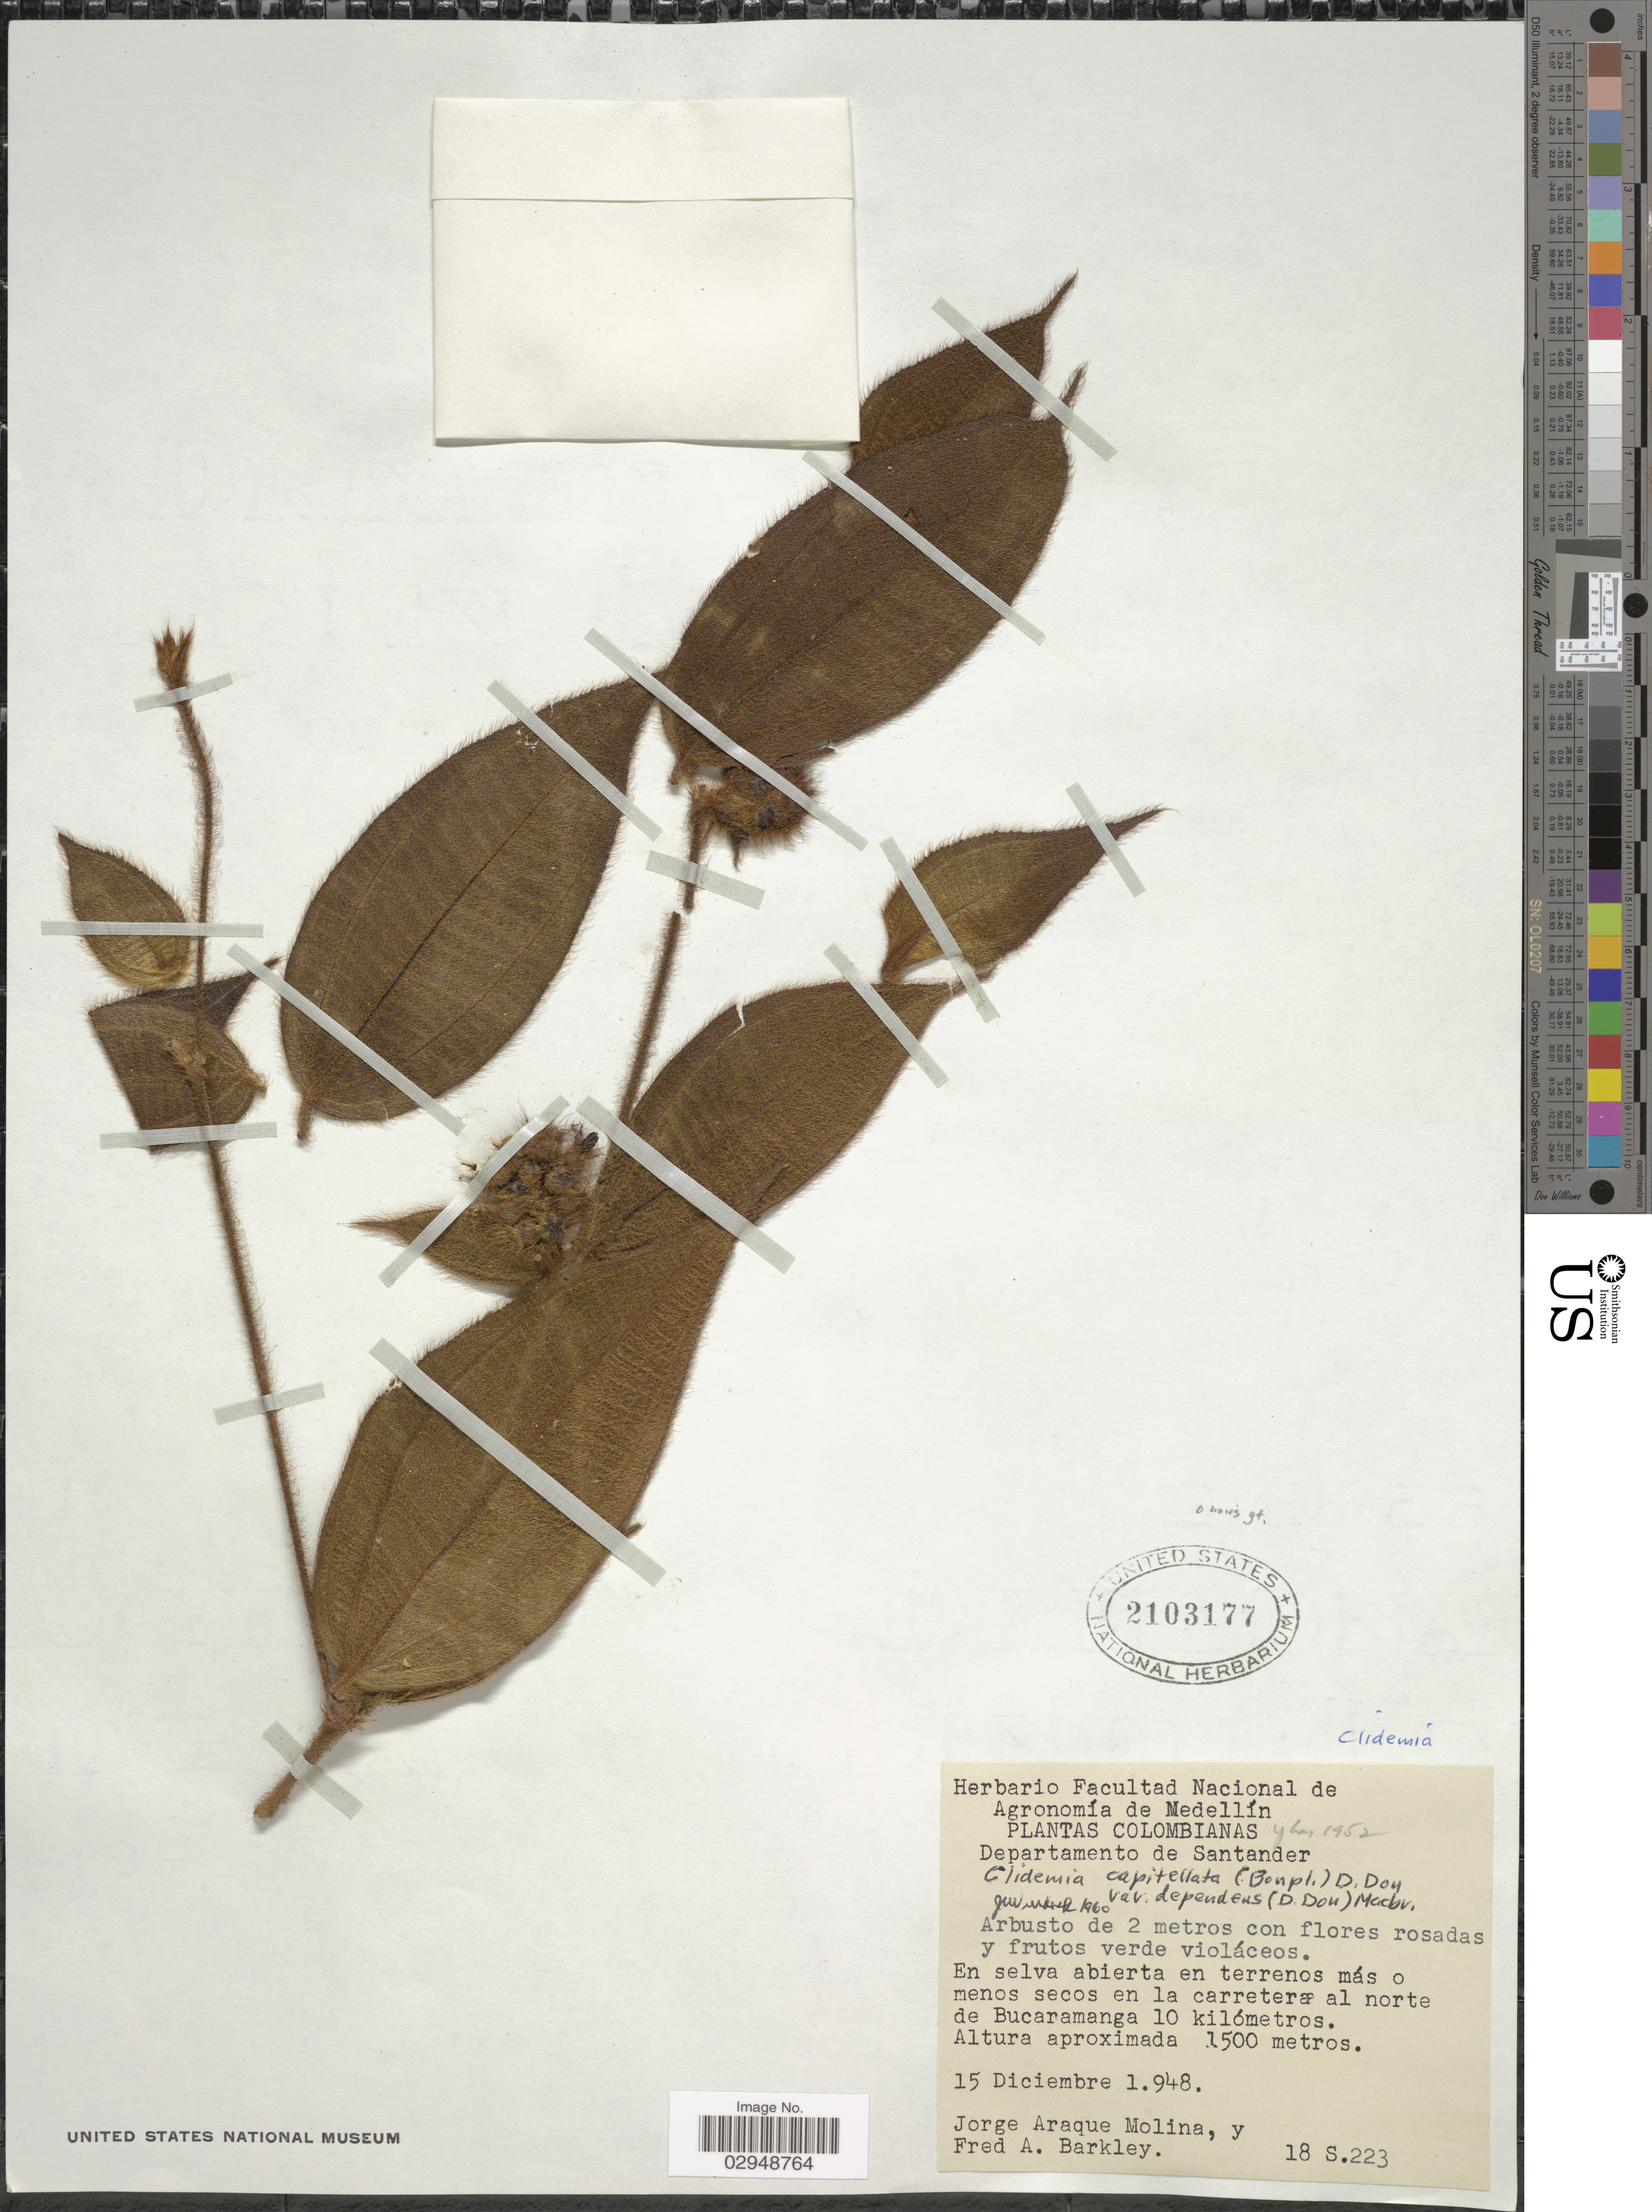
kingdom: Plantae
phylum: Tracheophyta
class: Magnoliopsida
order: Myrtales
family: Melastomataceae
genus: Clidemia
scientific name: Clidemia capitellata var. dependens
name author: (Pav. & D. Don) J.F. Macbr.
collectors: J. Araque Molina & F. A. Barkley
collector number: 18S223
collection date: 1948-12-15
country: Colombia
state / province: Santander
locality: Departamento de Santander. En selva abierta en terrenos más o menos secos en la carretera al norte de Bucaramanga 10 kilómetros.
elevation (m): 1500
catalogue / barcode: US 2103177